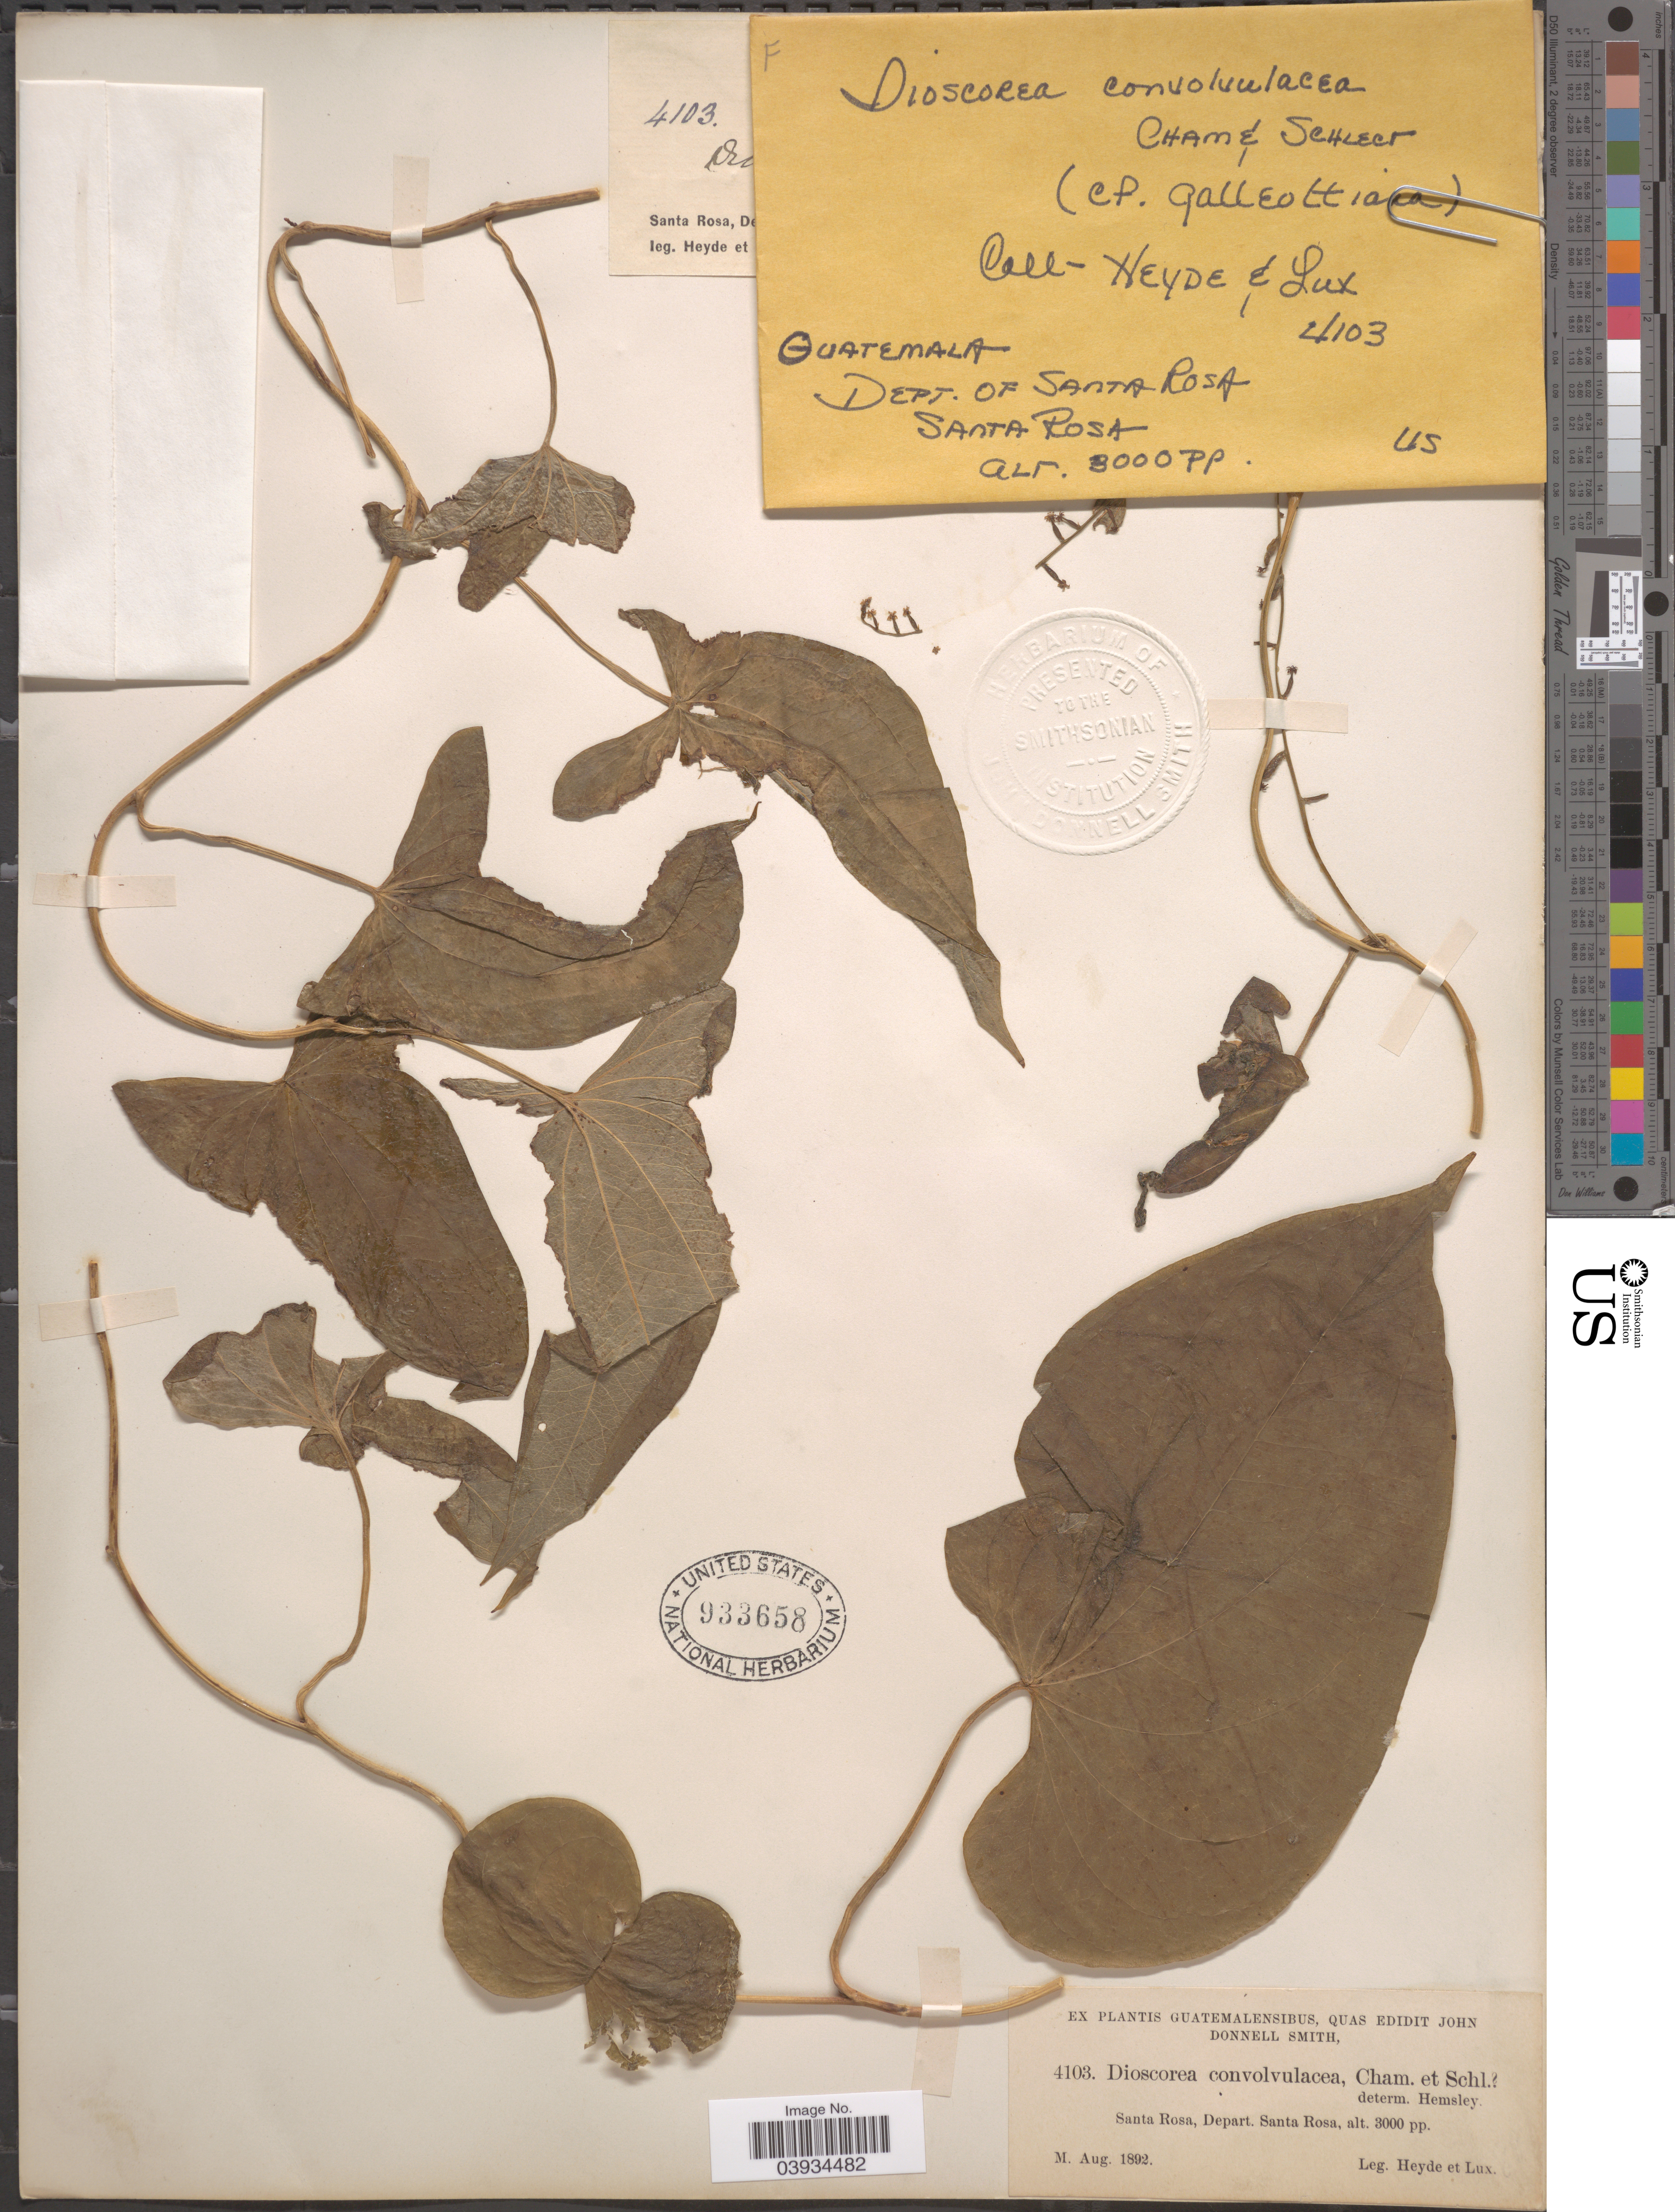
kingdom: Plantae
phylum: Tracheophyta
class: Liliopsida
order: Dioscoreales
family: Dioscoreaceae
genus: Dioscorea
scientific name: Dioscorea convolvulacea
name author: Schltdl. & Cham.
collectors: Heyde & Lux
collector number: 4103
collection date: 1892-08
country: Guatemala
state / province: Santa Rosa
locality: Santa Rosa, Depart. Santa Rosa.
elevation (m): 914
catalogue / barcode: US 933658